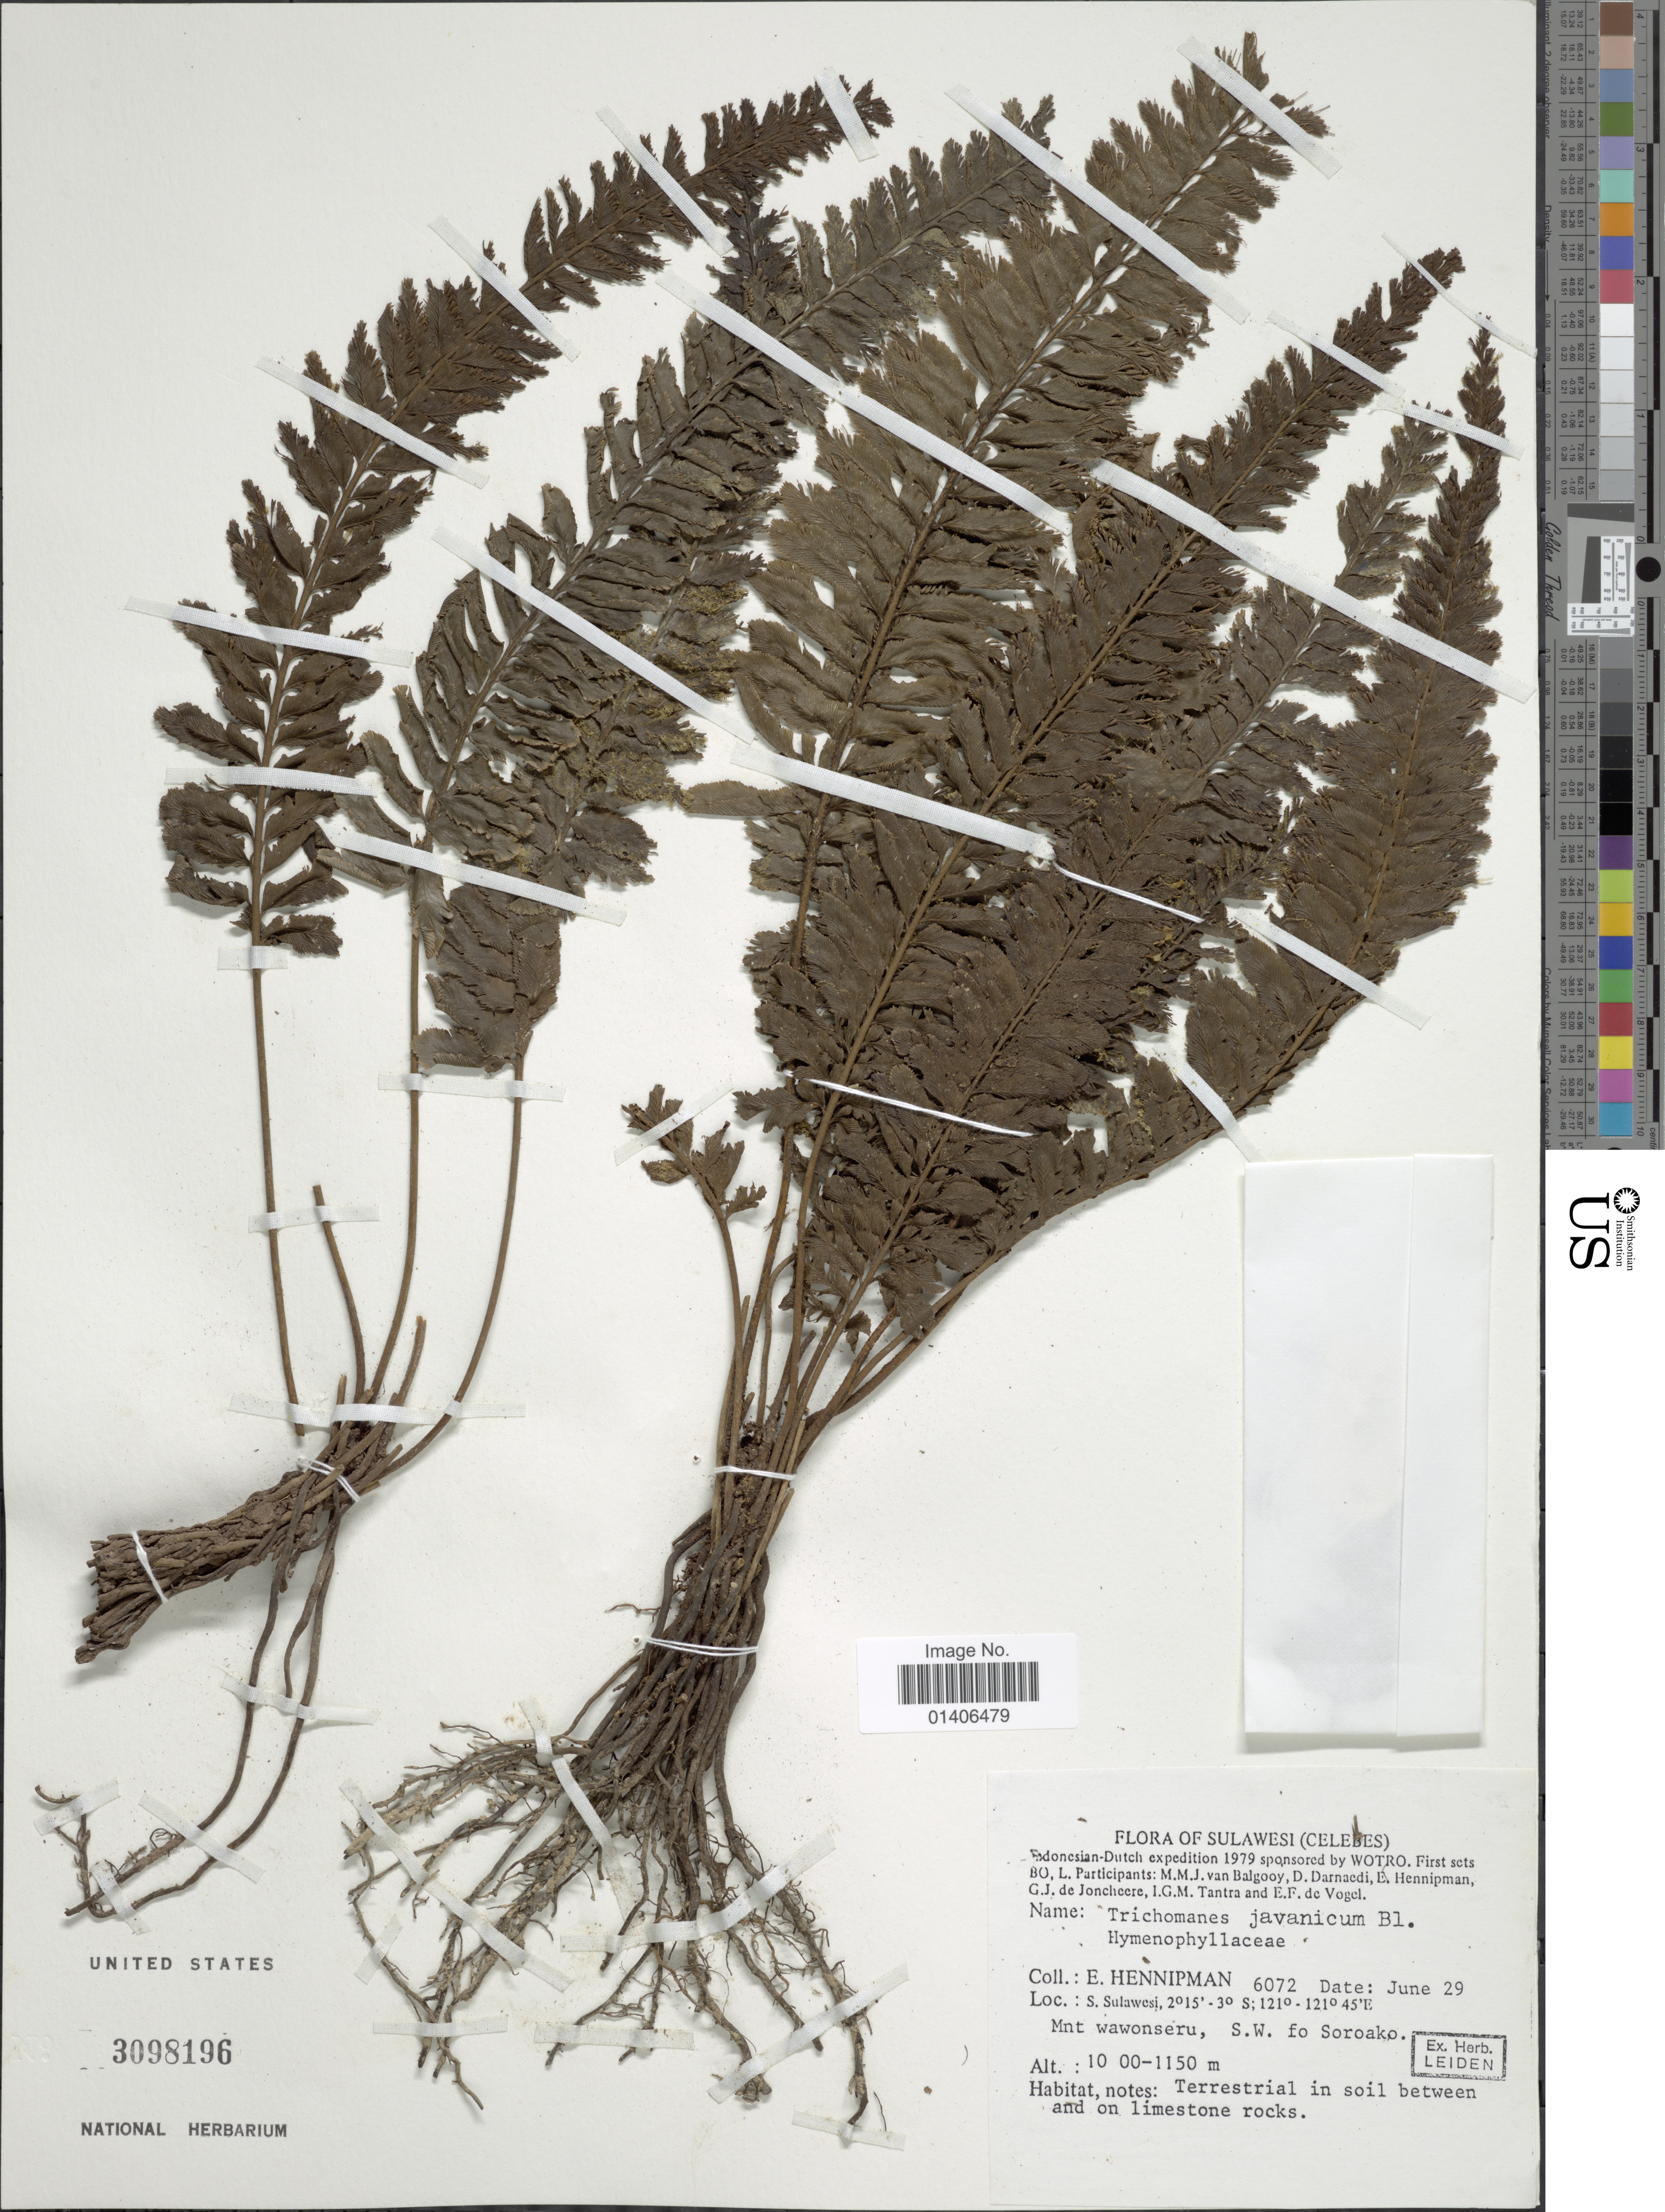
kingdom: Plantae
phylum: Tracheophyta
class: Polypodiopsida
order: Hymenophyllales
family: Hymenophyllaceae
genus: Cephalomanes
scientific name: Cephalomanes javanicum var. javanicum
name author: C. Presl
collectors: E. Hennipman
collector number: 6072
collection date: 1979-06-29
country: Indonesia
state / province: Sulawesi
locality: Celebes), S. Sulawesi, Mnt wawonseru, S.W. of Soroako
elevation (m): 1000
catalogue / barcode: US 3098196